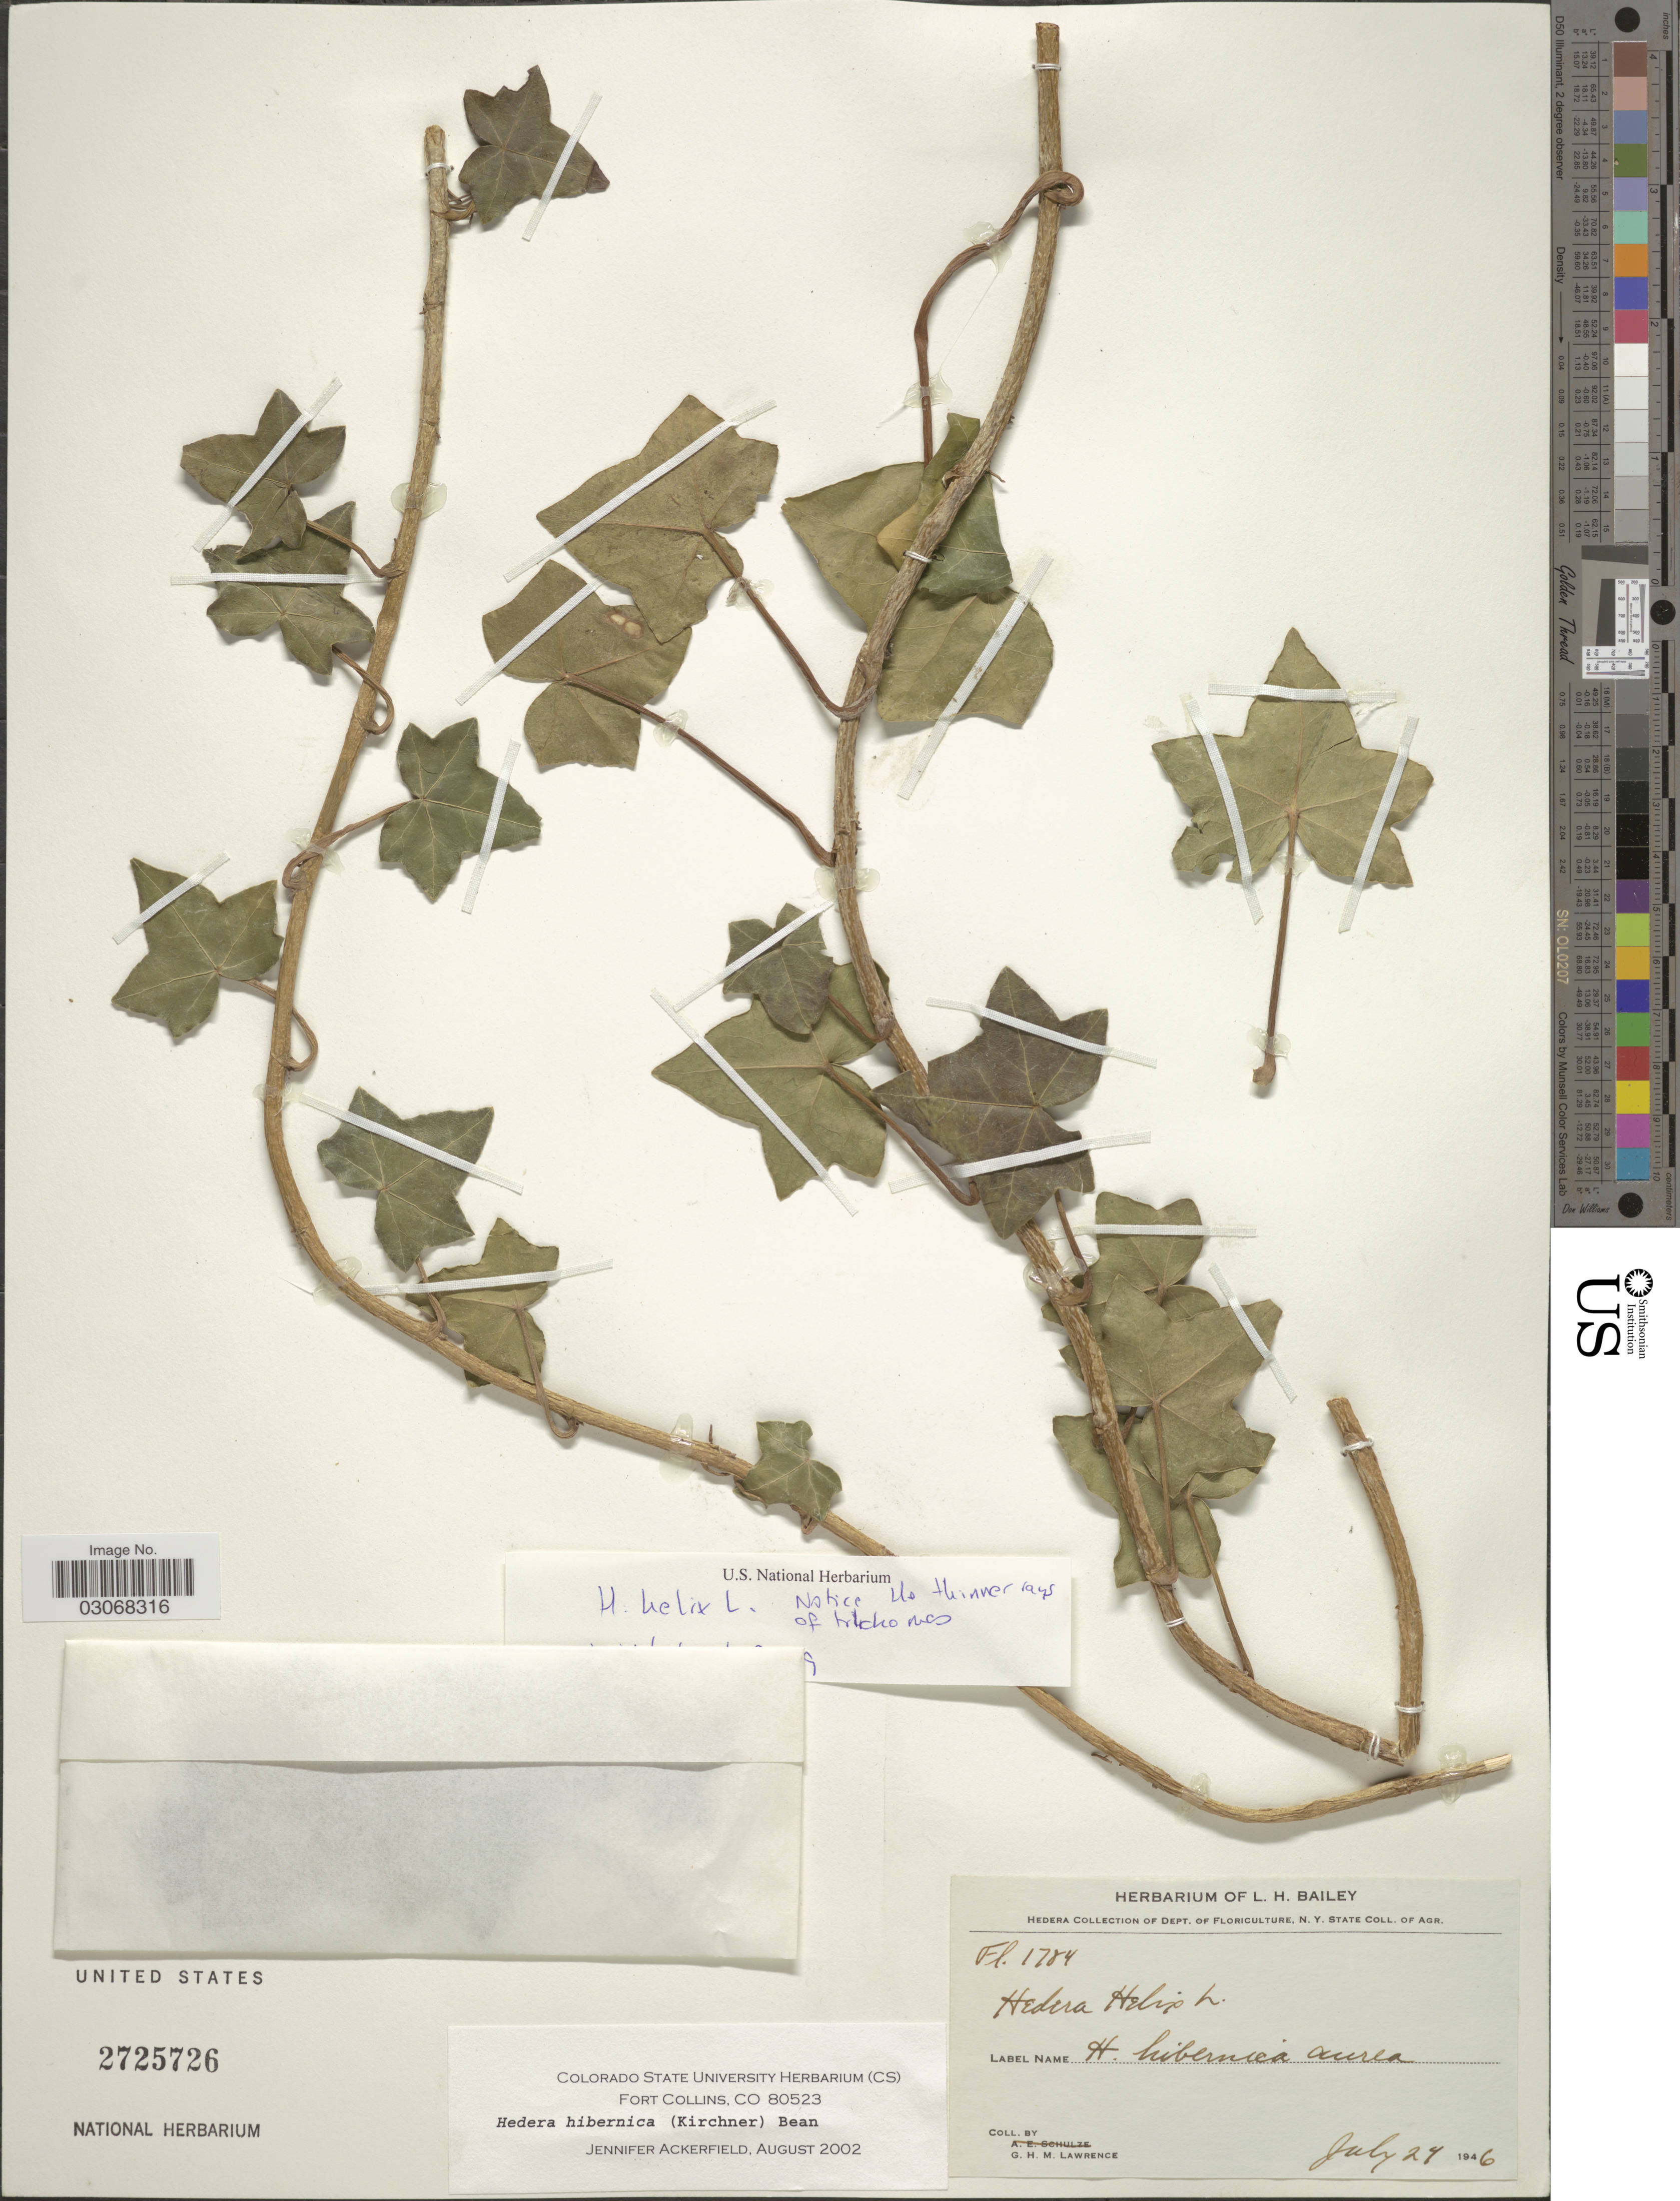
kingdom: Plantae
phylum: Tracheophyta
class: Magnoliopsida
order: Apiales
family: Araliaceae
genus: Hedera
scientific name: Hedera helix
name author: L.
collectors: G. Lawrence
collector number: Fl. 1784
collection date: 1946-07-24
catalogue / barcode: US 2725726